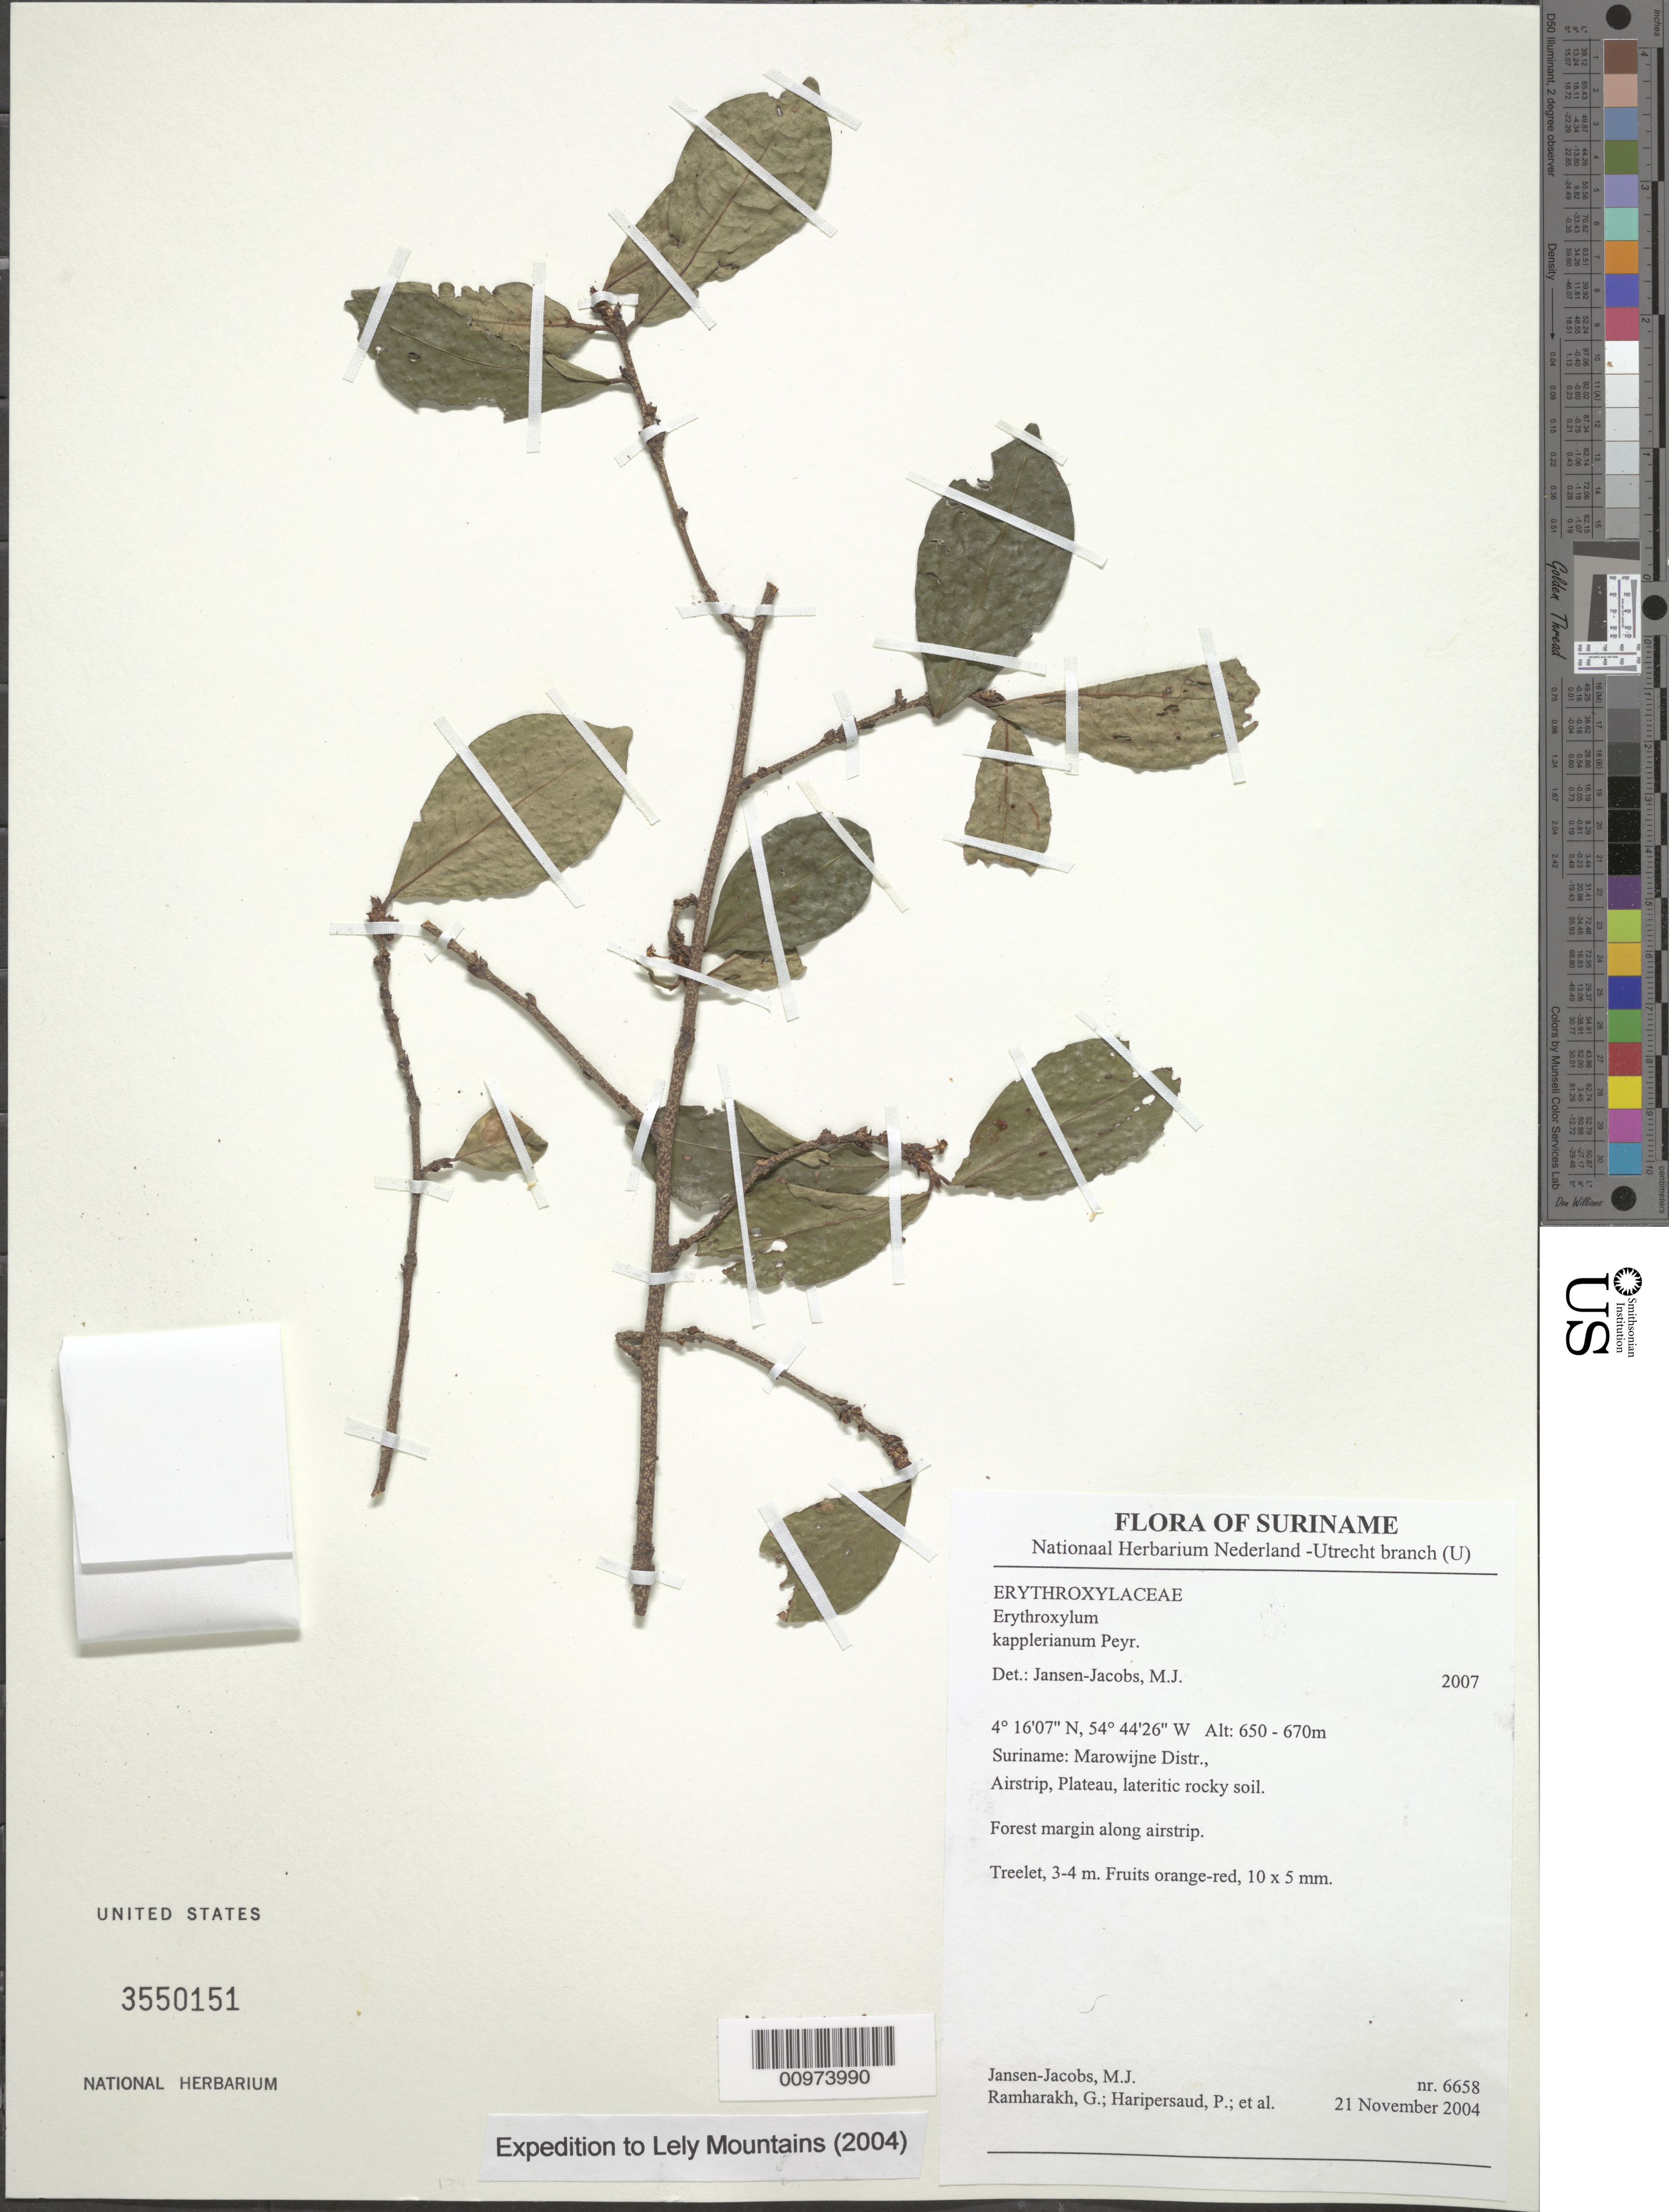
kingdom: Plantae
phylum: Tracheophyta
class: Magnoliopsida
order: Malpighiales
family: Erythroxylaceae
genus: Erythroxylum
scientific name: Erythroxylum kapplerianum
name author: Peyr.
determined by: Jansen-Jacobs, M. J., (U), Nationaal Herbarium Nederland, Utrecht University branch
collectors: M. J. Jansen-Jacobs et al.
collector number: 6658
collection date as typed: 21-Nov-04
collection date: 2004-11-21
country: Suriname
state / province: Marowijne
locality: Marowijne Distr., Airstrip, Plateau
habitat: Lateritic rocky soil. Forest margin along airstrip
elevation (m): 650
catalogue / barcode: US 3550151